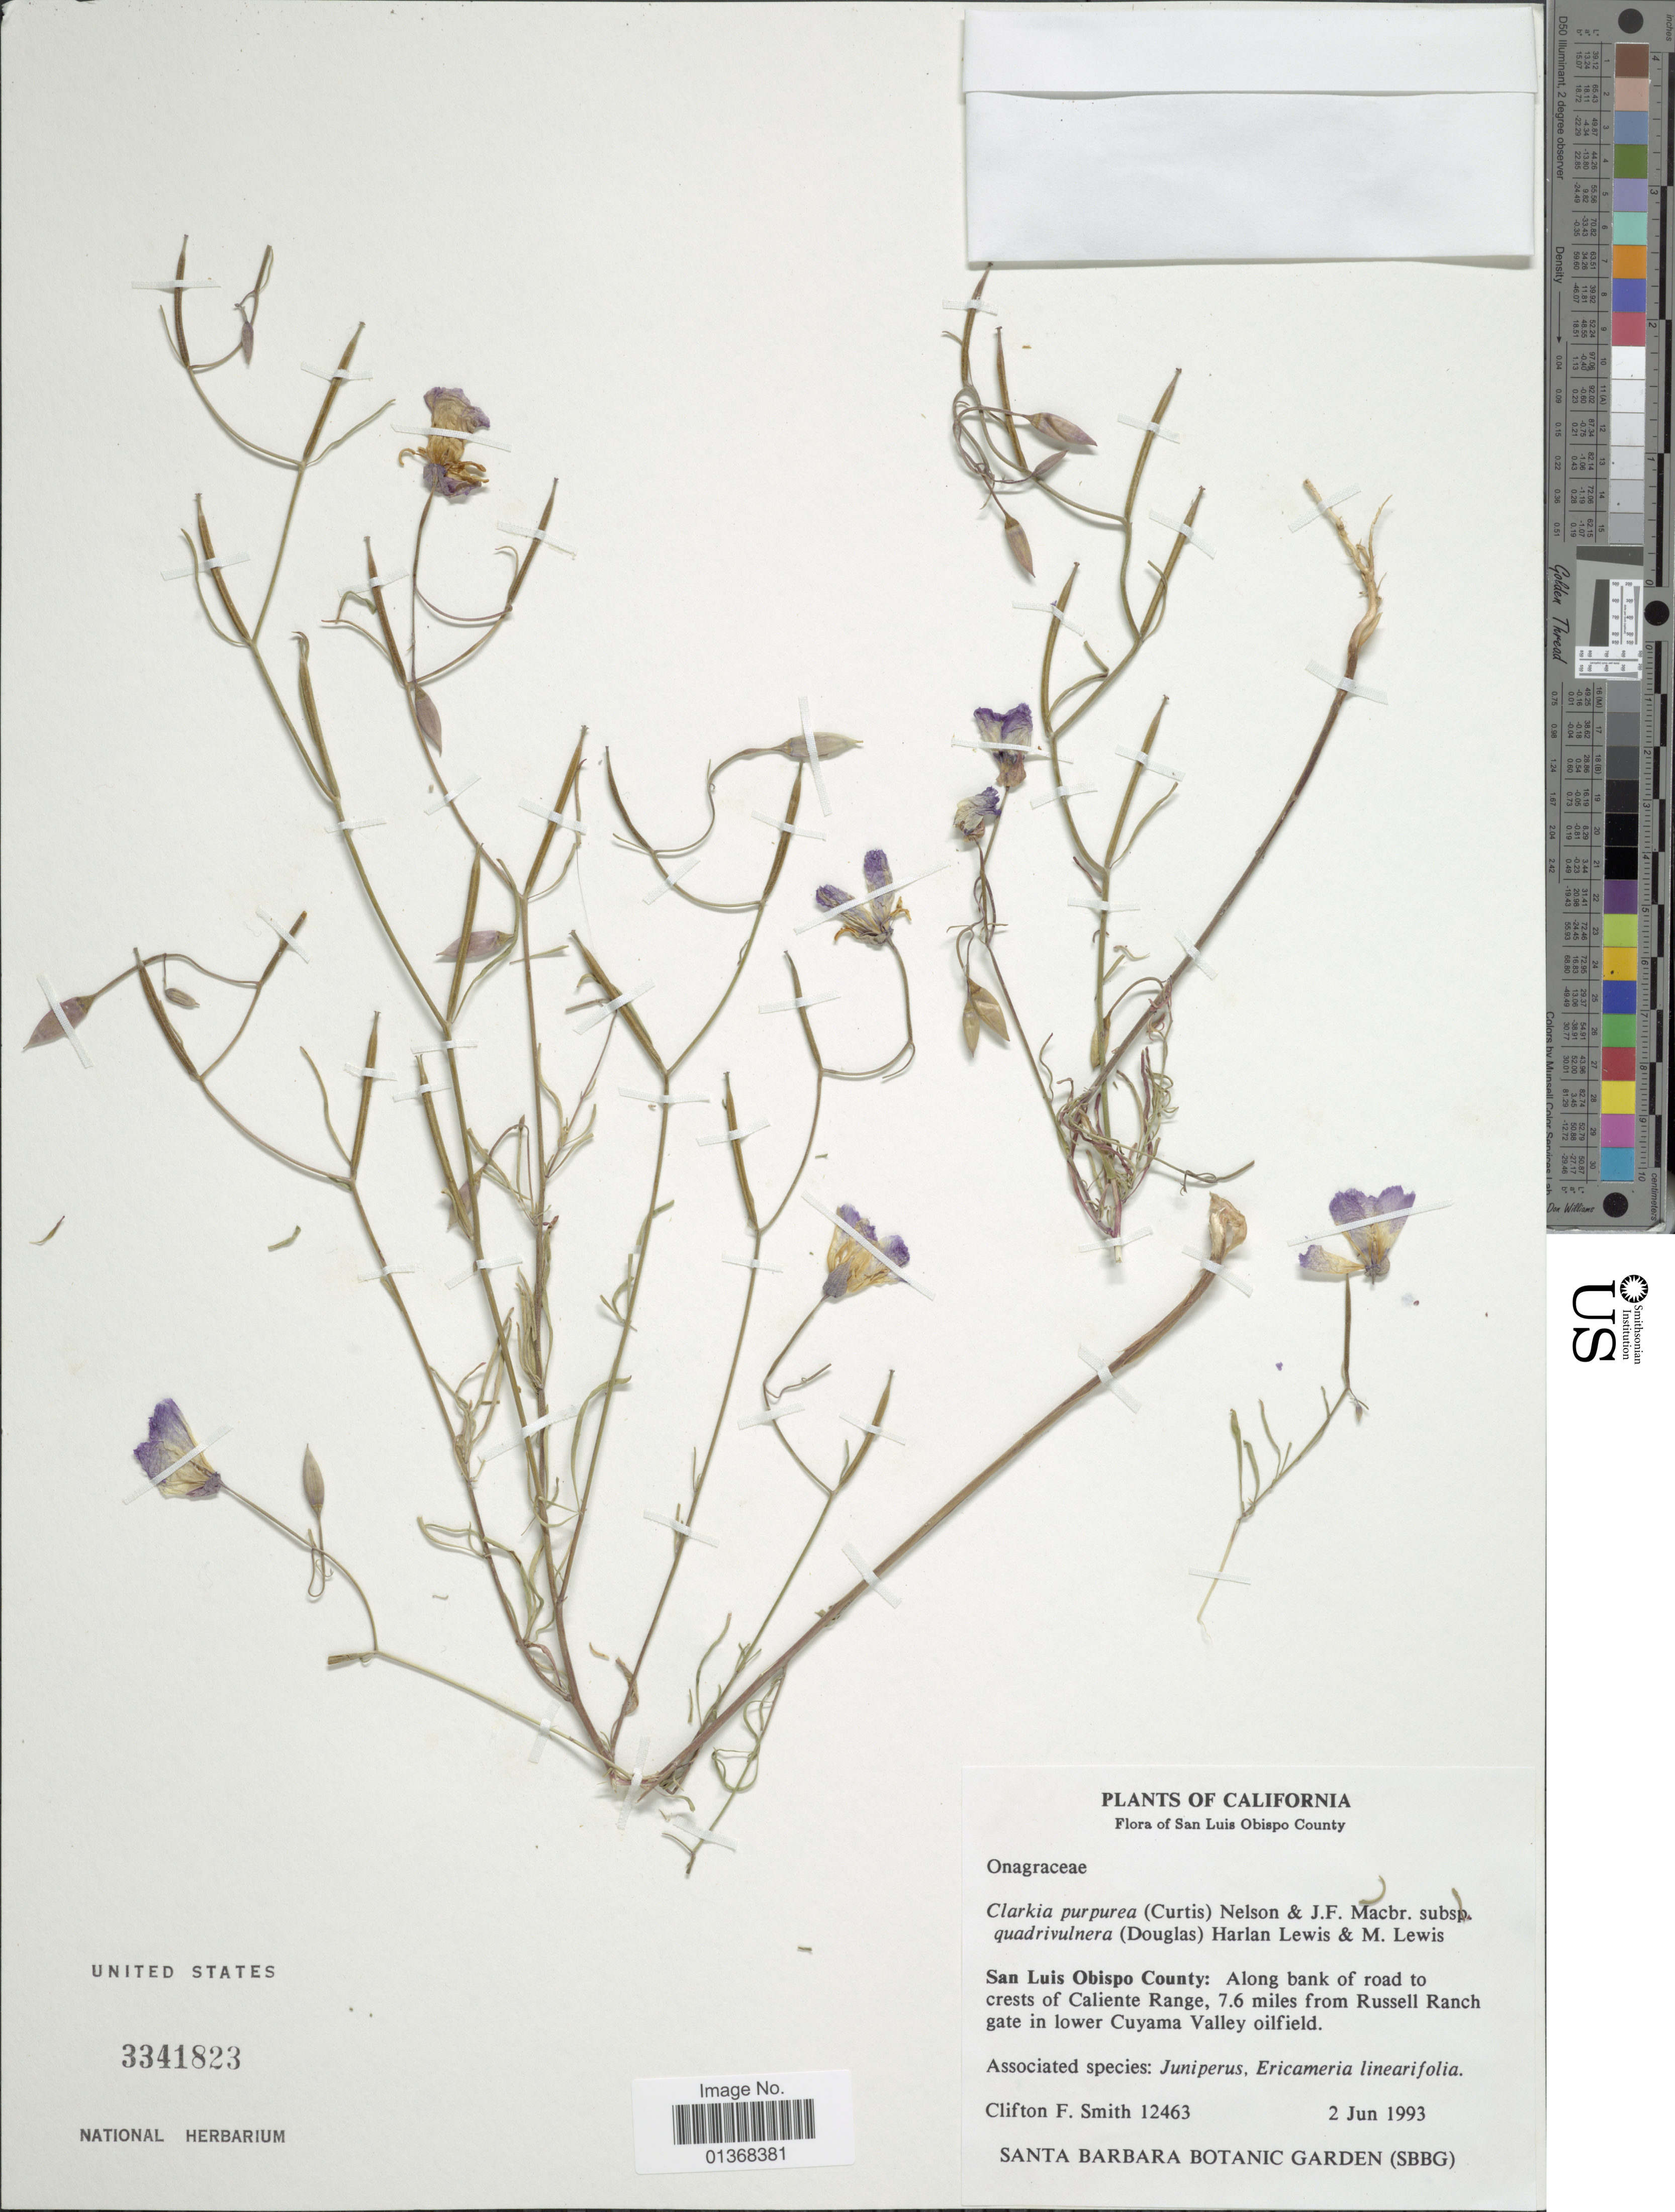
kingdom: Plantae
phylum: Tracheophyta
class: Magnoliopsida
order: Myrtales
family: Onagraceae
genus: Clarkia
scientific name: Clarkia purpurea subsp. quadrivulnera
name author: (Douglas) H.F. Lewis & M.R. Lewis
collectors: C. F. Smith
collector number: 12463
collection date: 1993-06-02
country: United States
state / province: California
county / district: San Luis Obispo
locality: San Luis Obispo County: Along bank of road to crests of Caliente Range, 7.6 miles from Russell Ranch gate in lower Cuyama Valley oilfield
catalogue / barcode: US 3341823